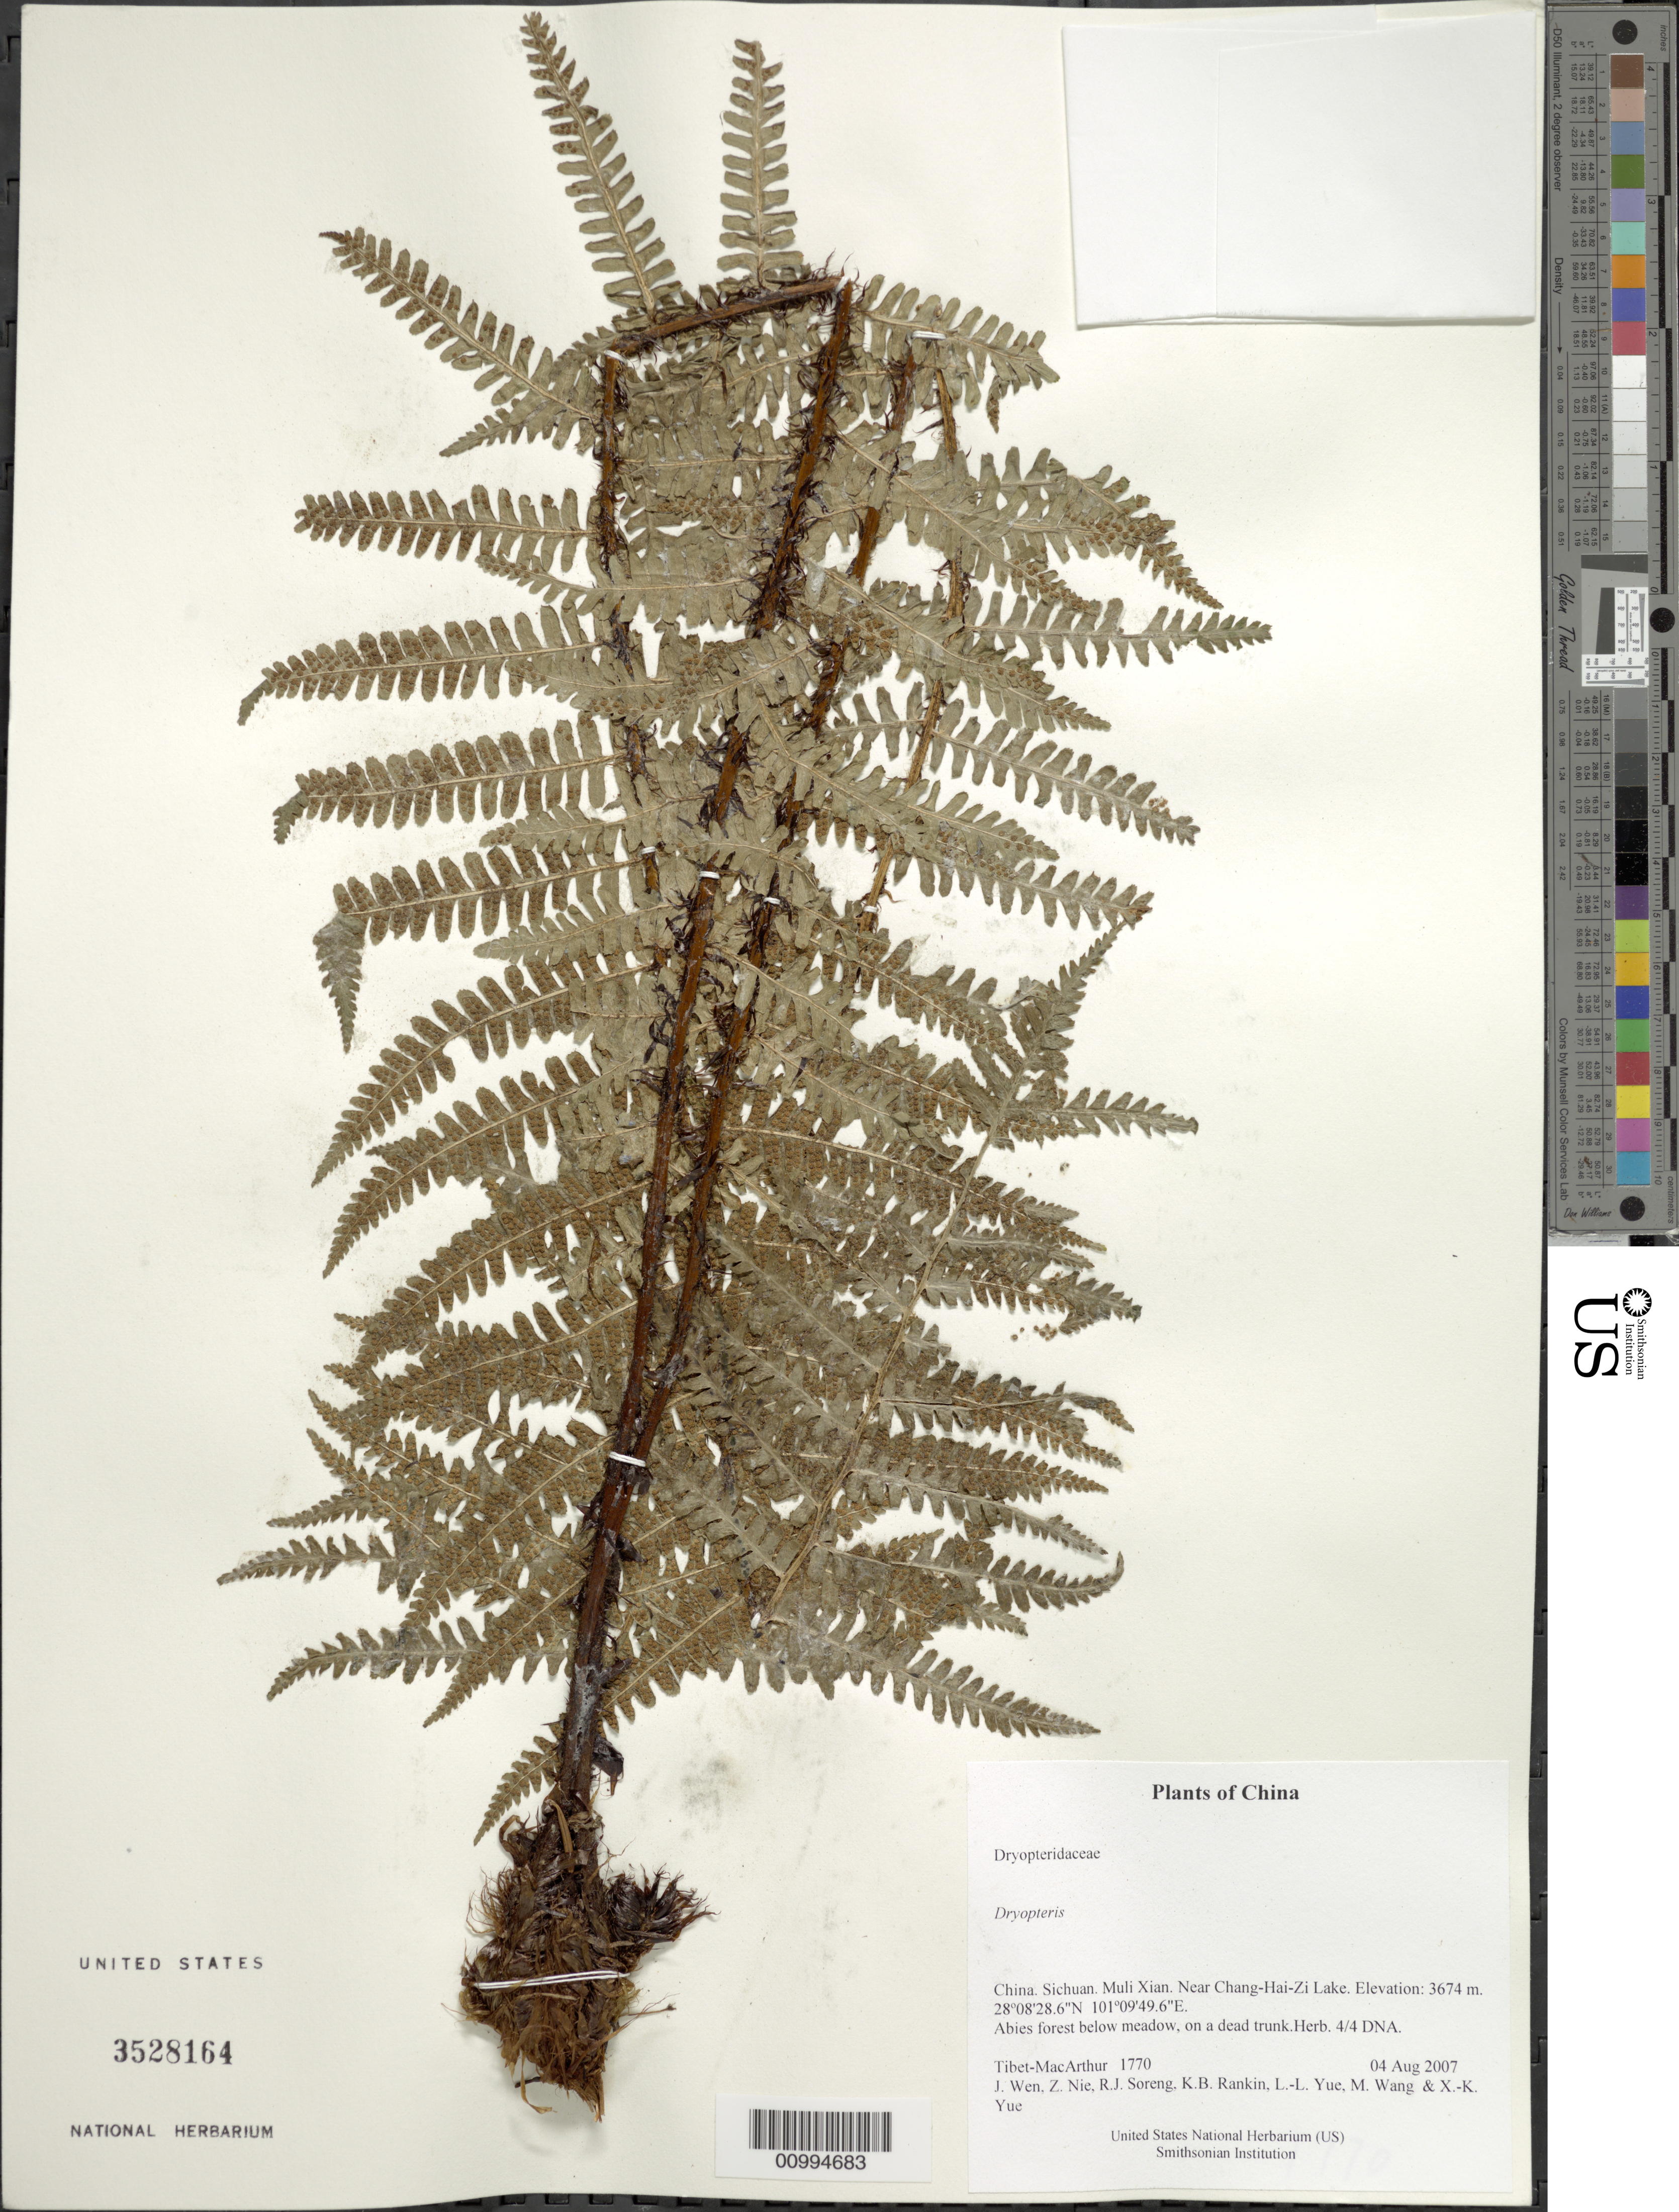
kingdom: Plantae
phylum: Tracheophyta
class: Polypodiopsida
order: Polypodiales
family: Dryopteridaceae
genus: Dryopteris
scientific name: Dryopteris sp.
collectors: Tibet-MacArthur, J. Wen, Z. Nie, R. J. Soreng, K. Rankin, L. Yue, M. Wang & X. Yue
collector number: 1770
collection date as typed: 04 Aug 2007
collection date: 2007-08-04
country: China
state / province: Sichuan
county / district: Muli Xian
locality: Near Chang-Hai-Zi Lake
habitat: Abies forest below meadow, on a dead trunk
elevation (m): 3674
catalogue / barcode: US 3528164